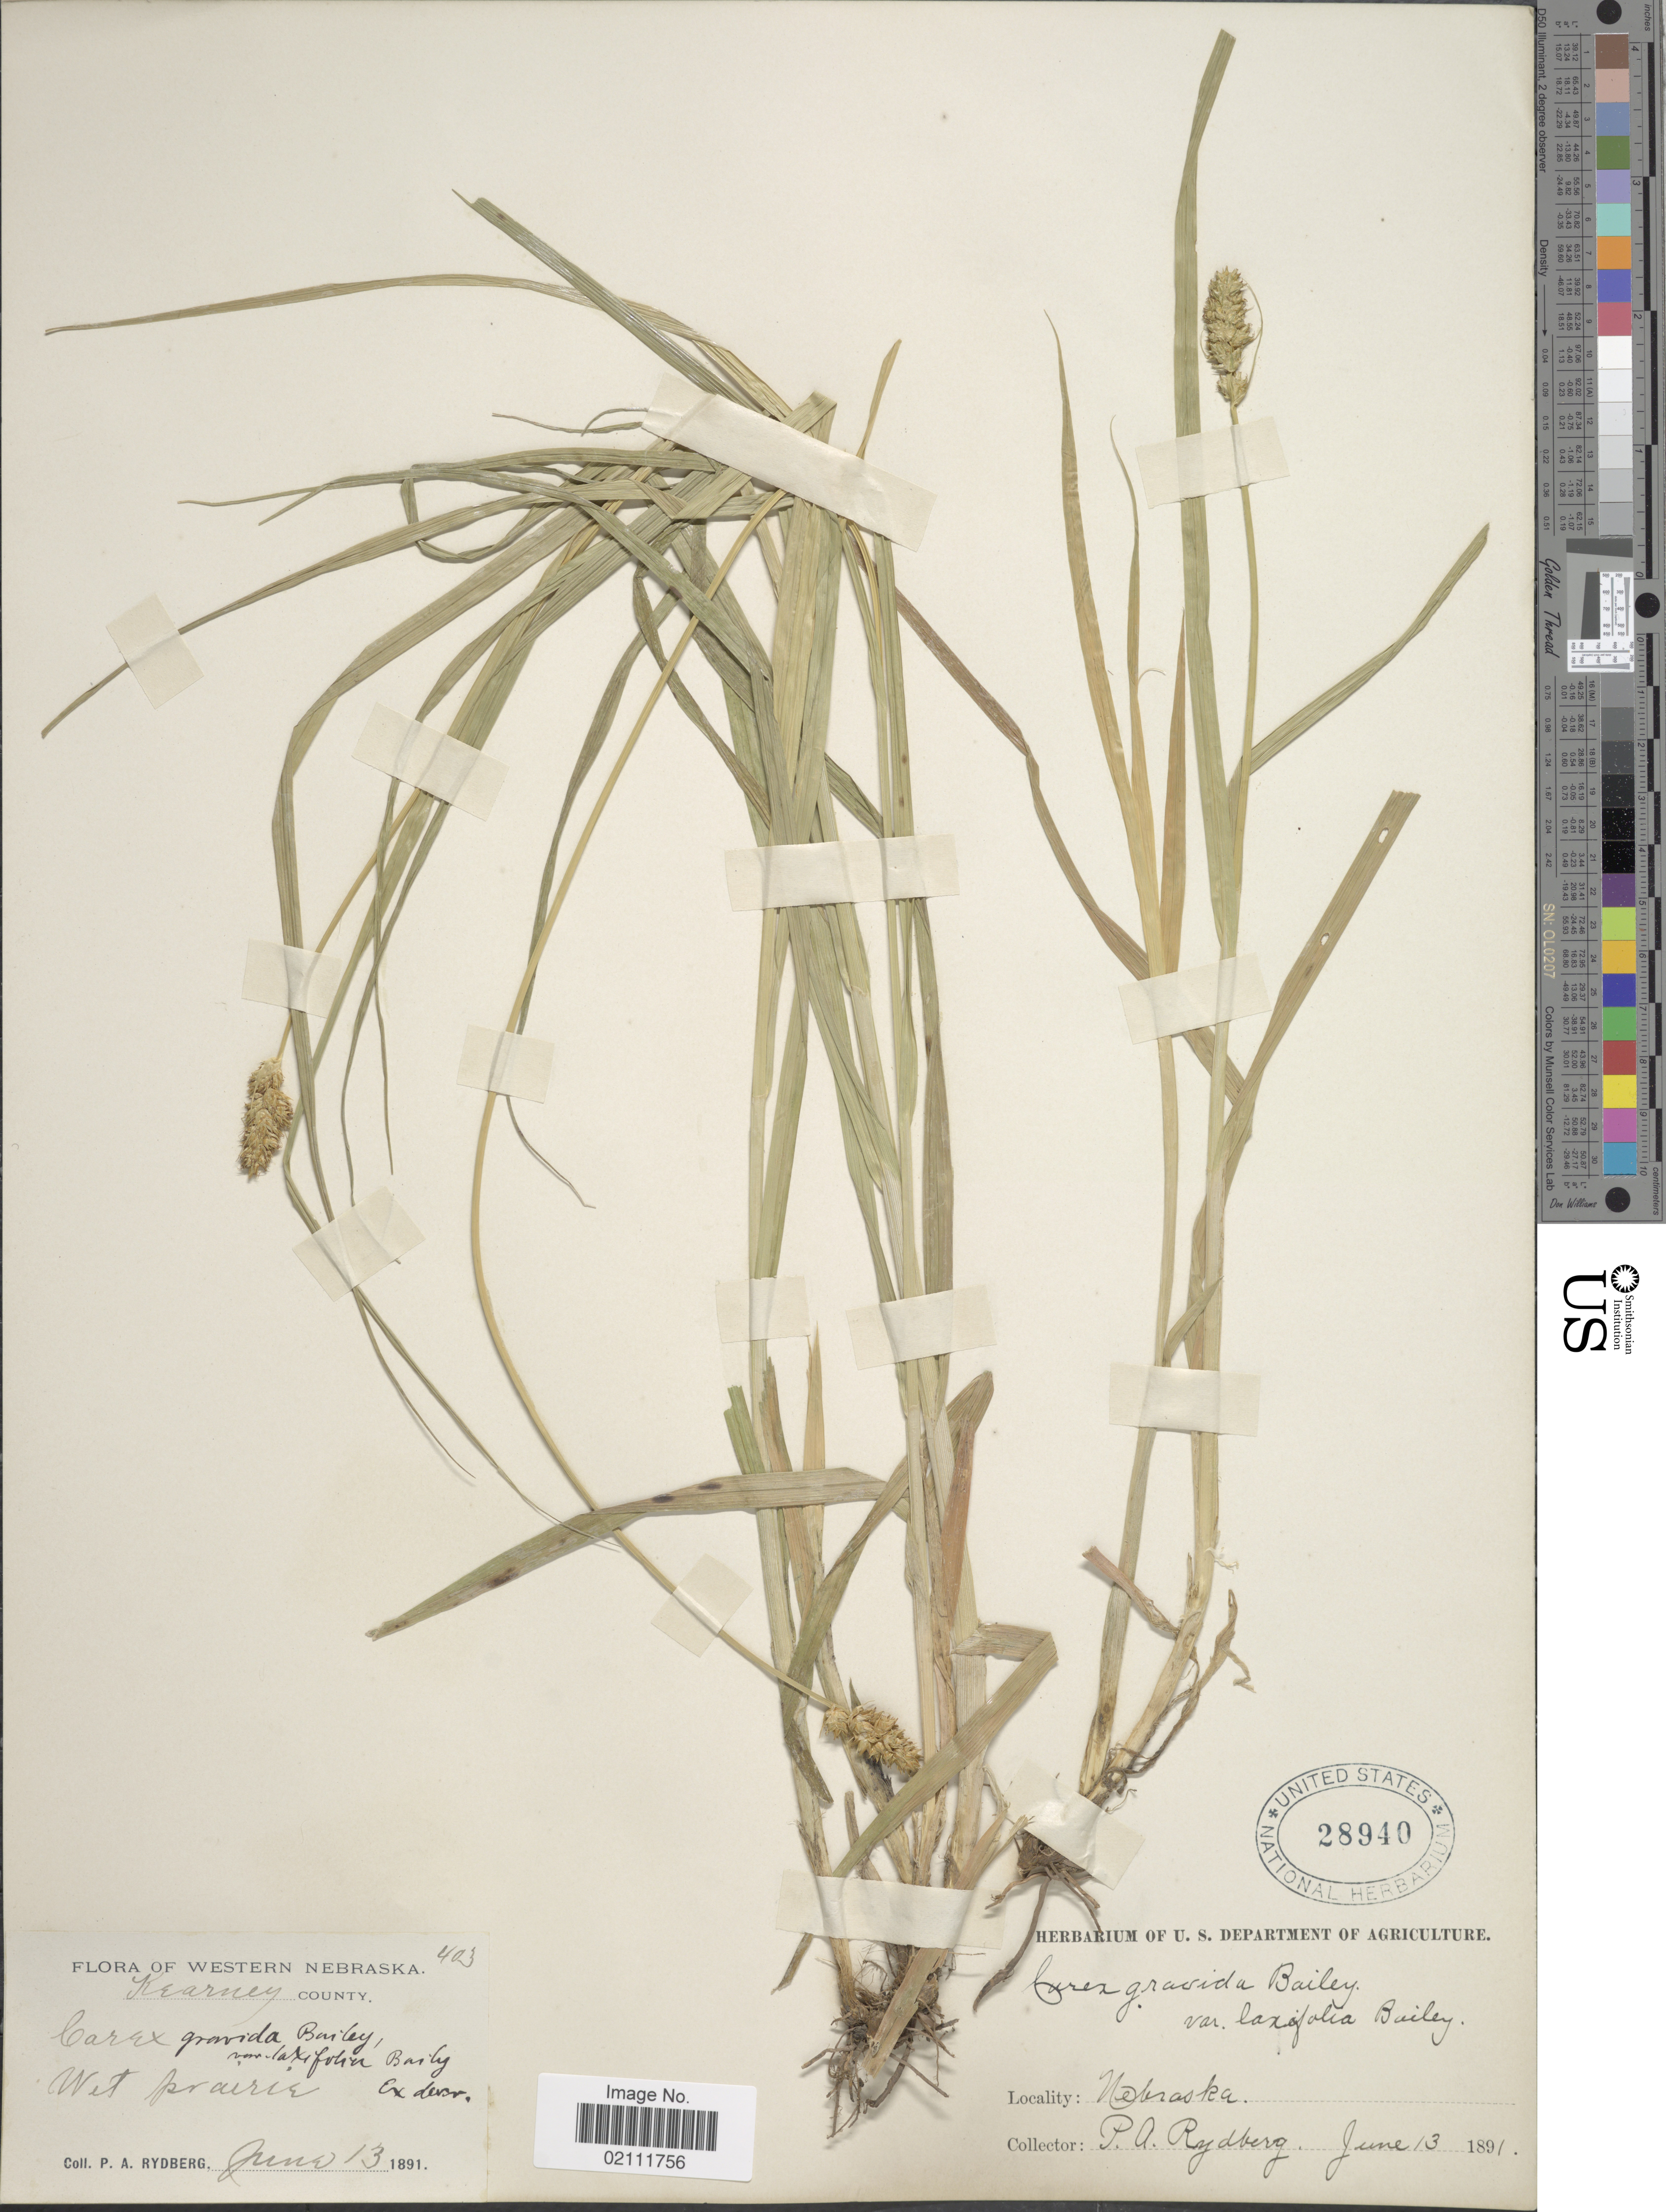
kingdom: Plantae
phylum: Tracheophyta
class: Liliopsida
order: Poales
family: Cyperaceae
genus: Carex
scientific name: Carex gravida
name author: L.H. Bailey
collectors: P. A. Rydberg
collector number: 403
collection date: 1891-06-13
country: United States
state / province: Nebraska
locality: Kearney County, wet prairie.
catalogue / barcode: US 28940